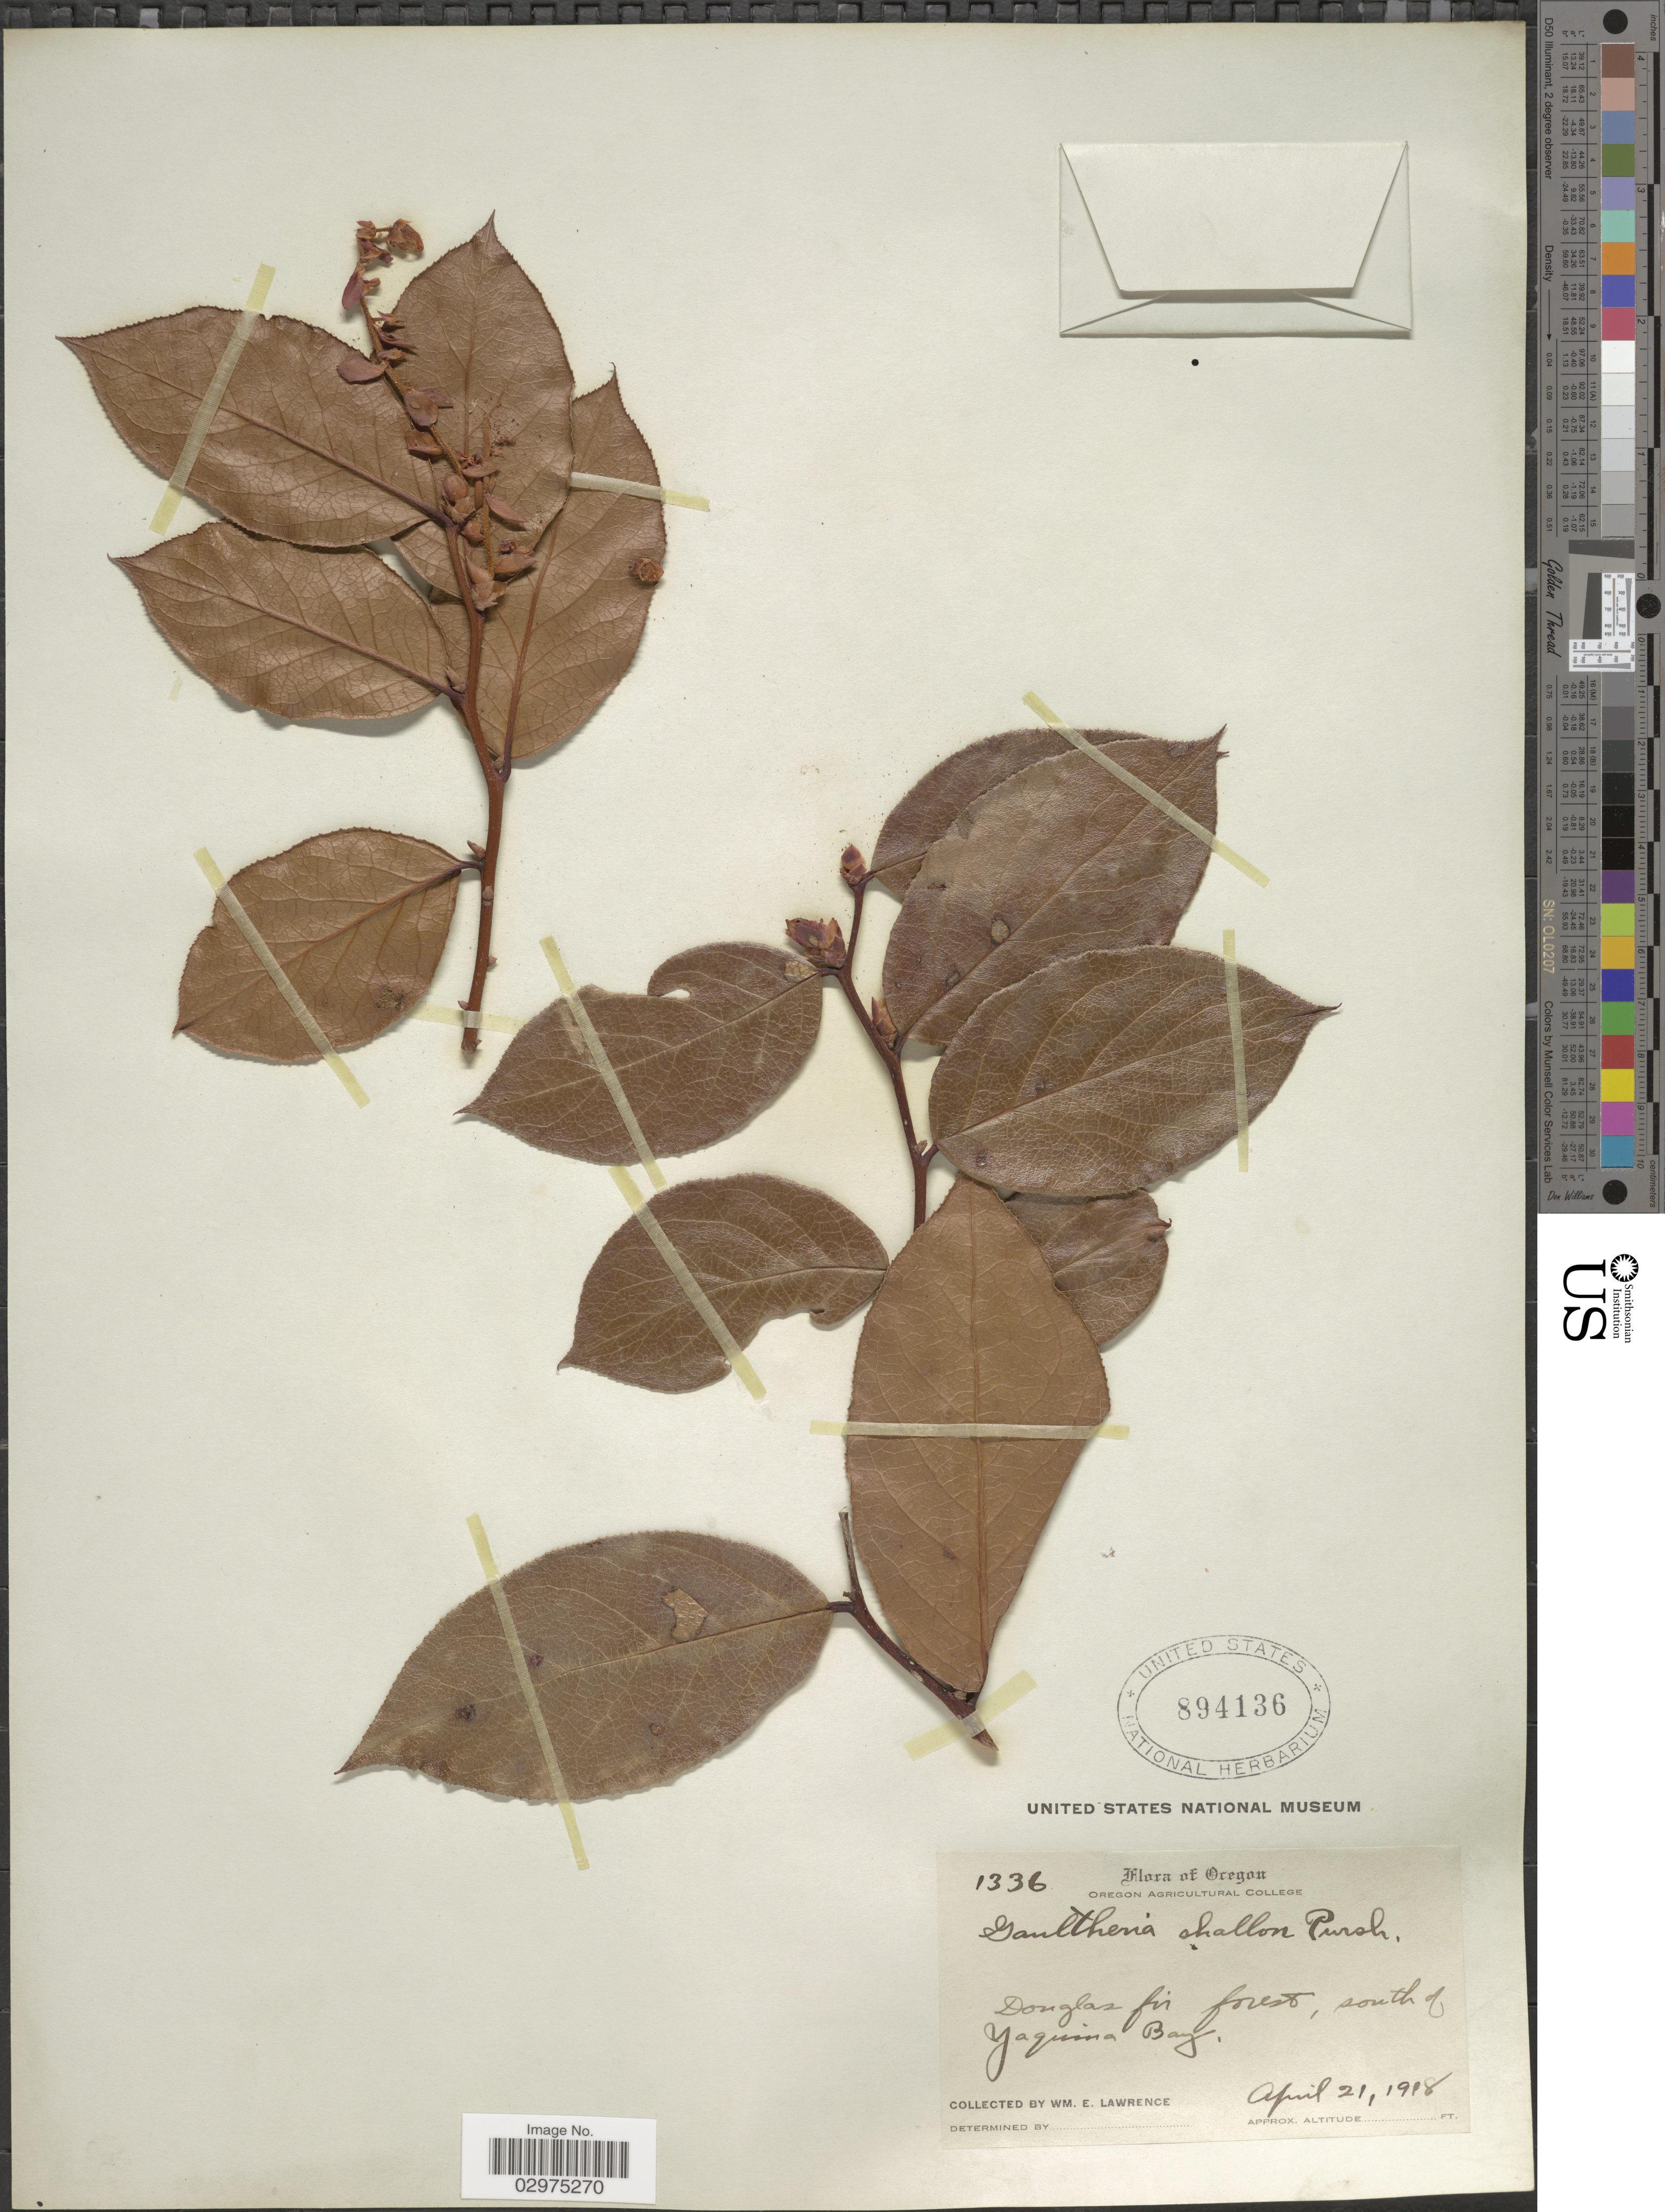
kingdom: Plantae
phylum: Tracheophyta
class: Magnoliopsida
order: Ericales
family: Ericaceae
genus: Gaultheria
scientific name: Gaultheria shallon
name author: Pursh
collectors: W. Lawrence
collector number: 1336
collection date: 1918-04-21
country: United States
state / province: Oregon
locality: Douglas fir forest, south of Yaquina Bay.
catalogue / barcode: US 894136